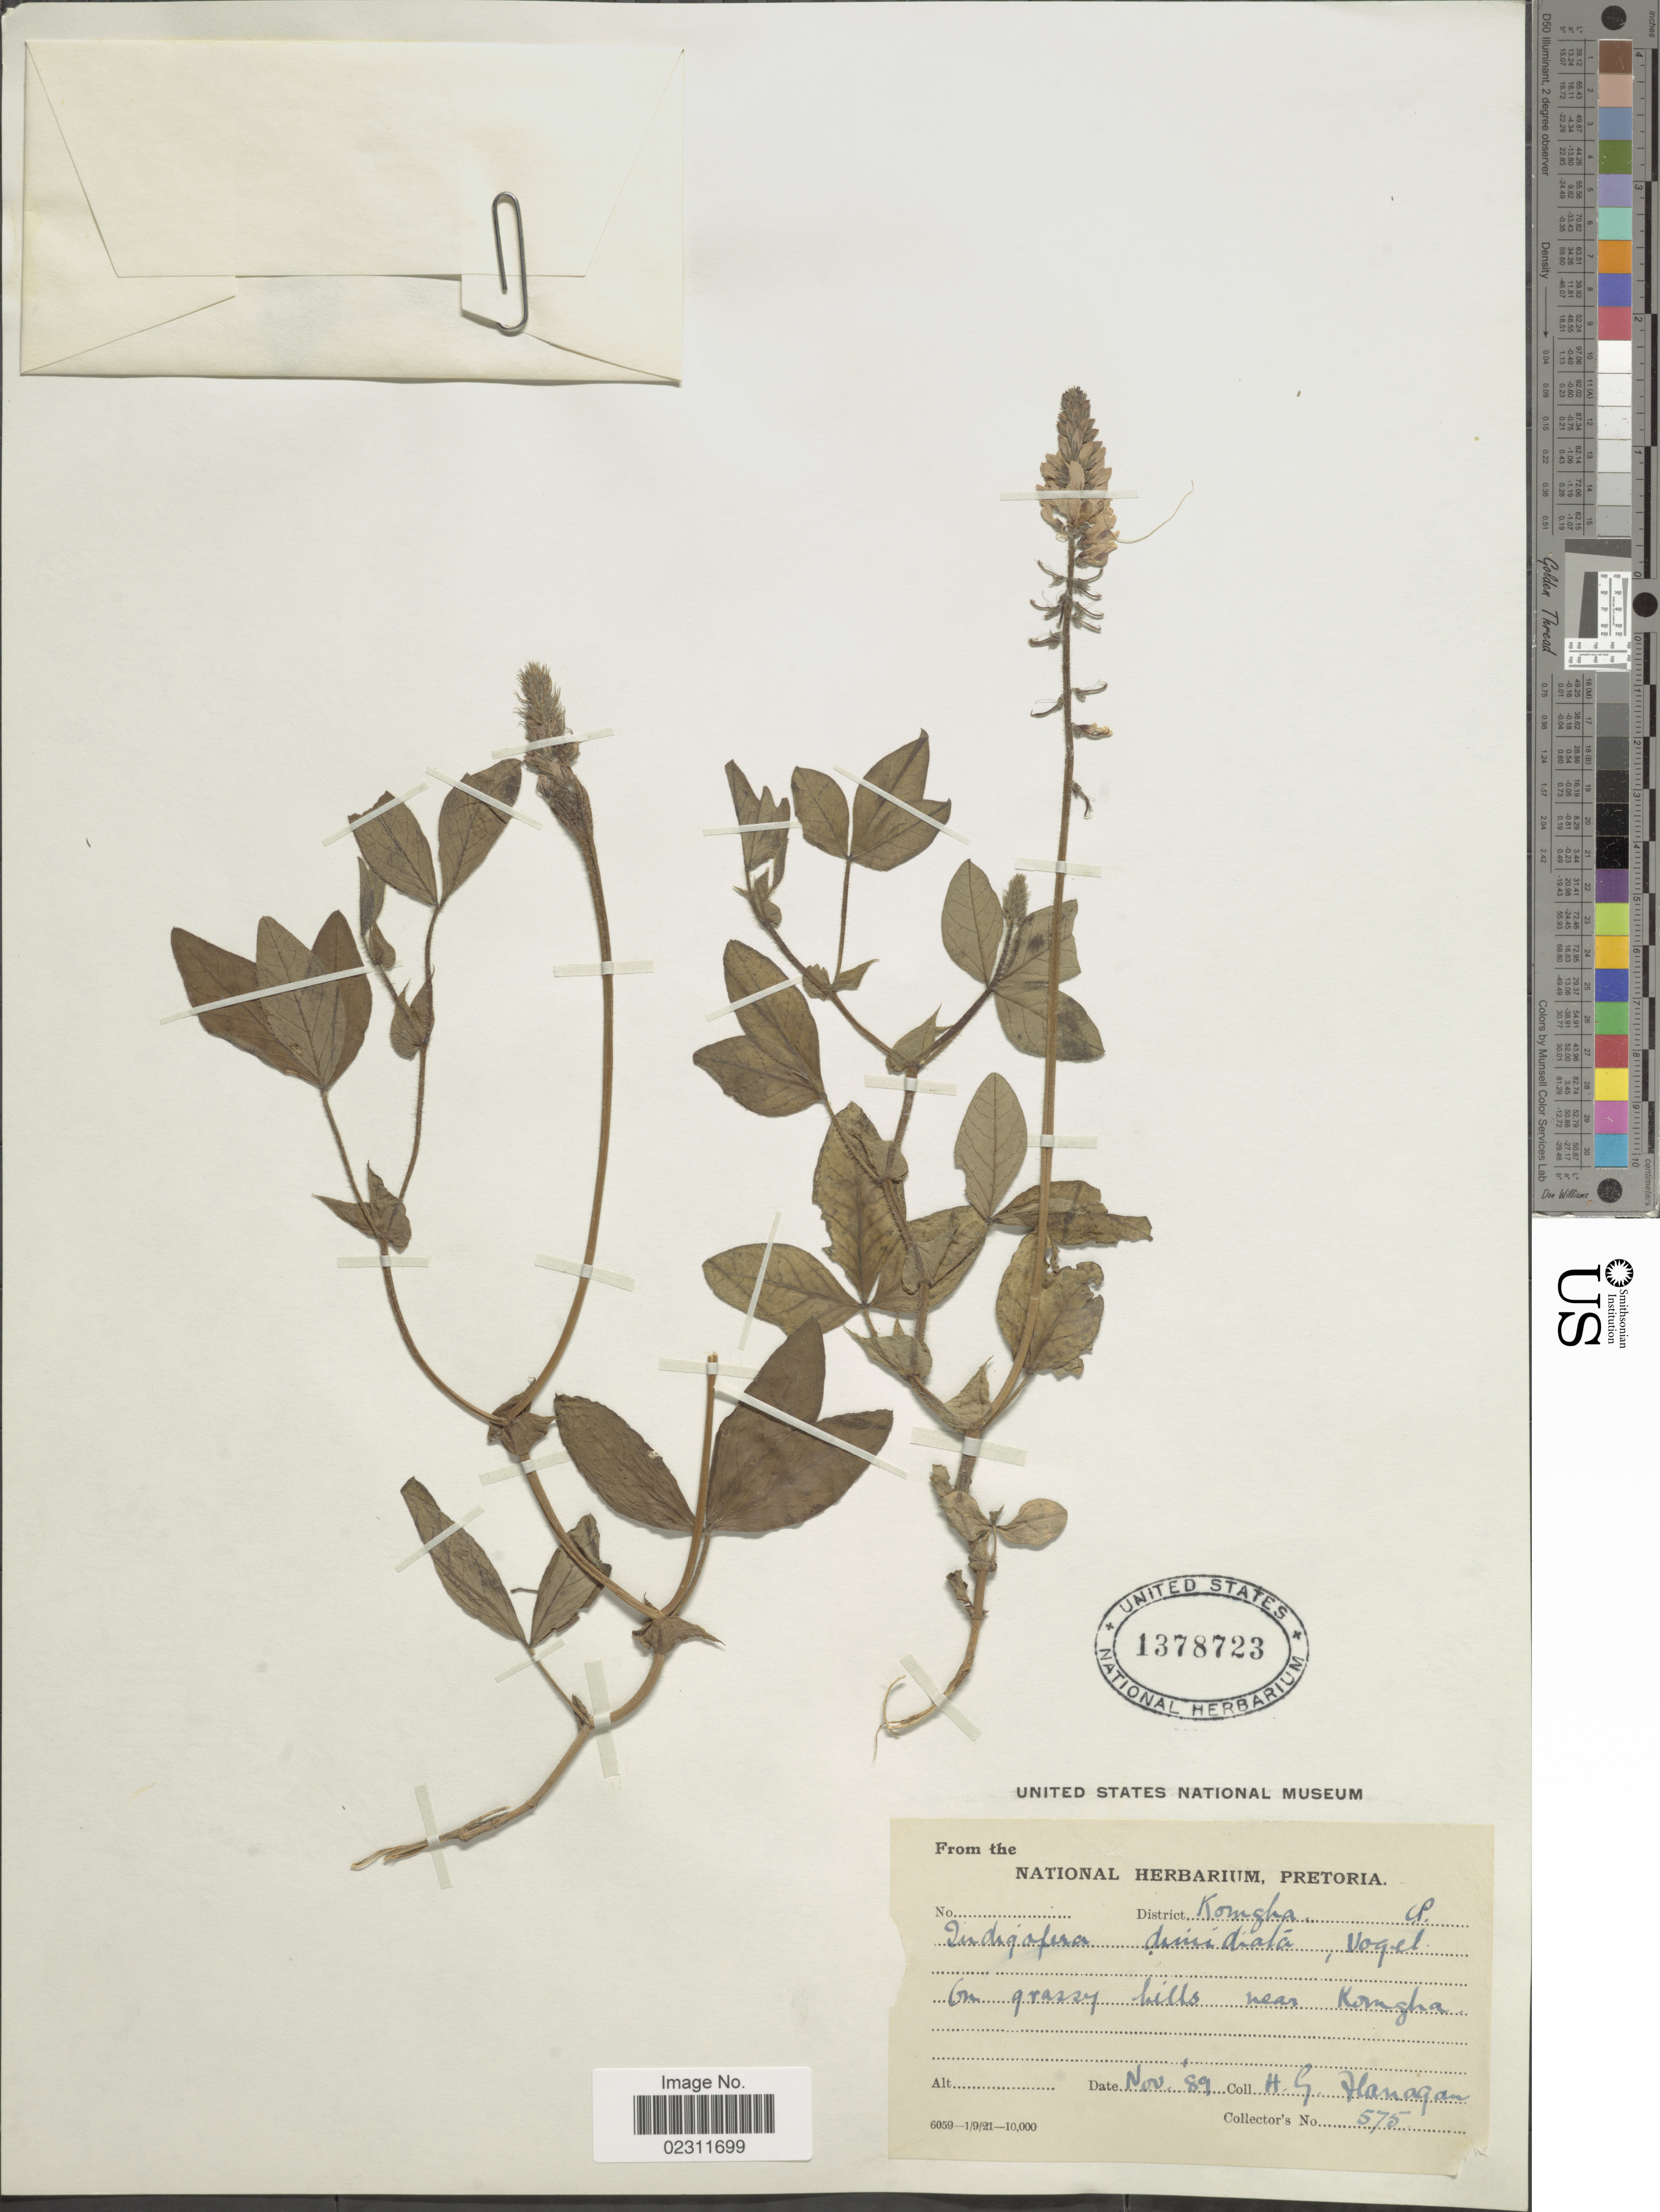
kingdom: Plantae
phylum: Tracheophyta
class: Magnoliopsida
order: Fabales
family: Fabaceae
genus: Indigofera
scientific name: Indigofera dimidiata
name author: Walp.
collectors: H. Hanagan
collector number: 575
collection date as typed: Transcribed d/m/y: /11/89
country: South Africa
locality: On grassy hills near Komgha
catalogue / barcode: US 1378723